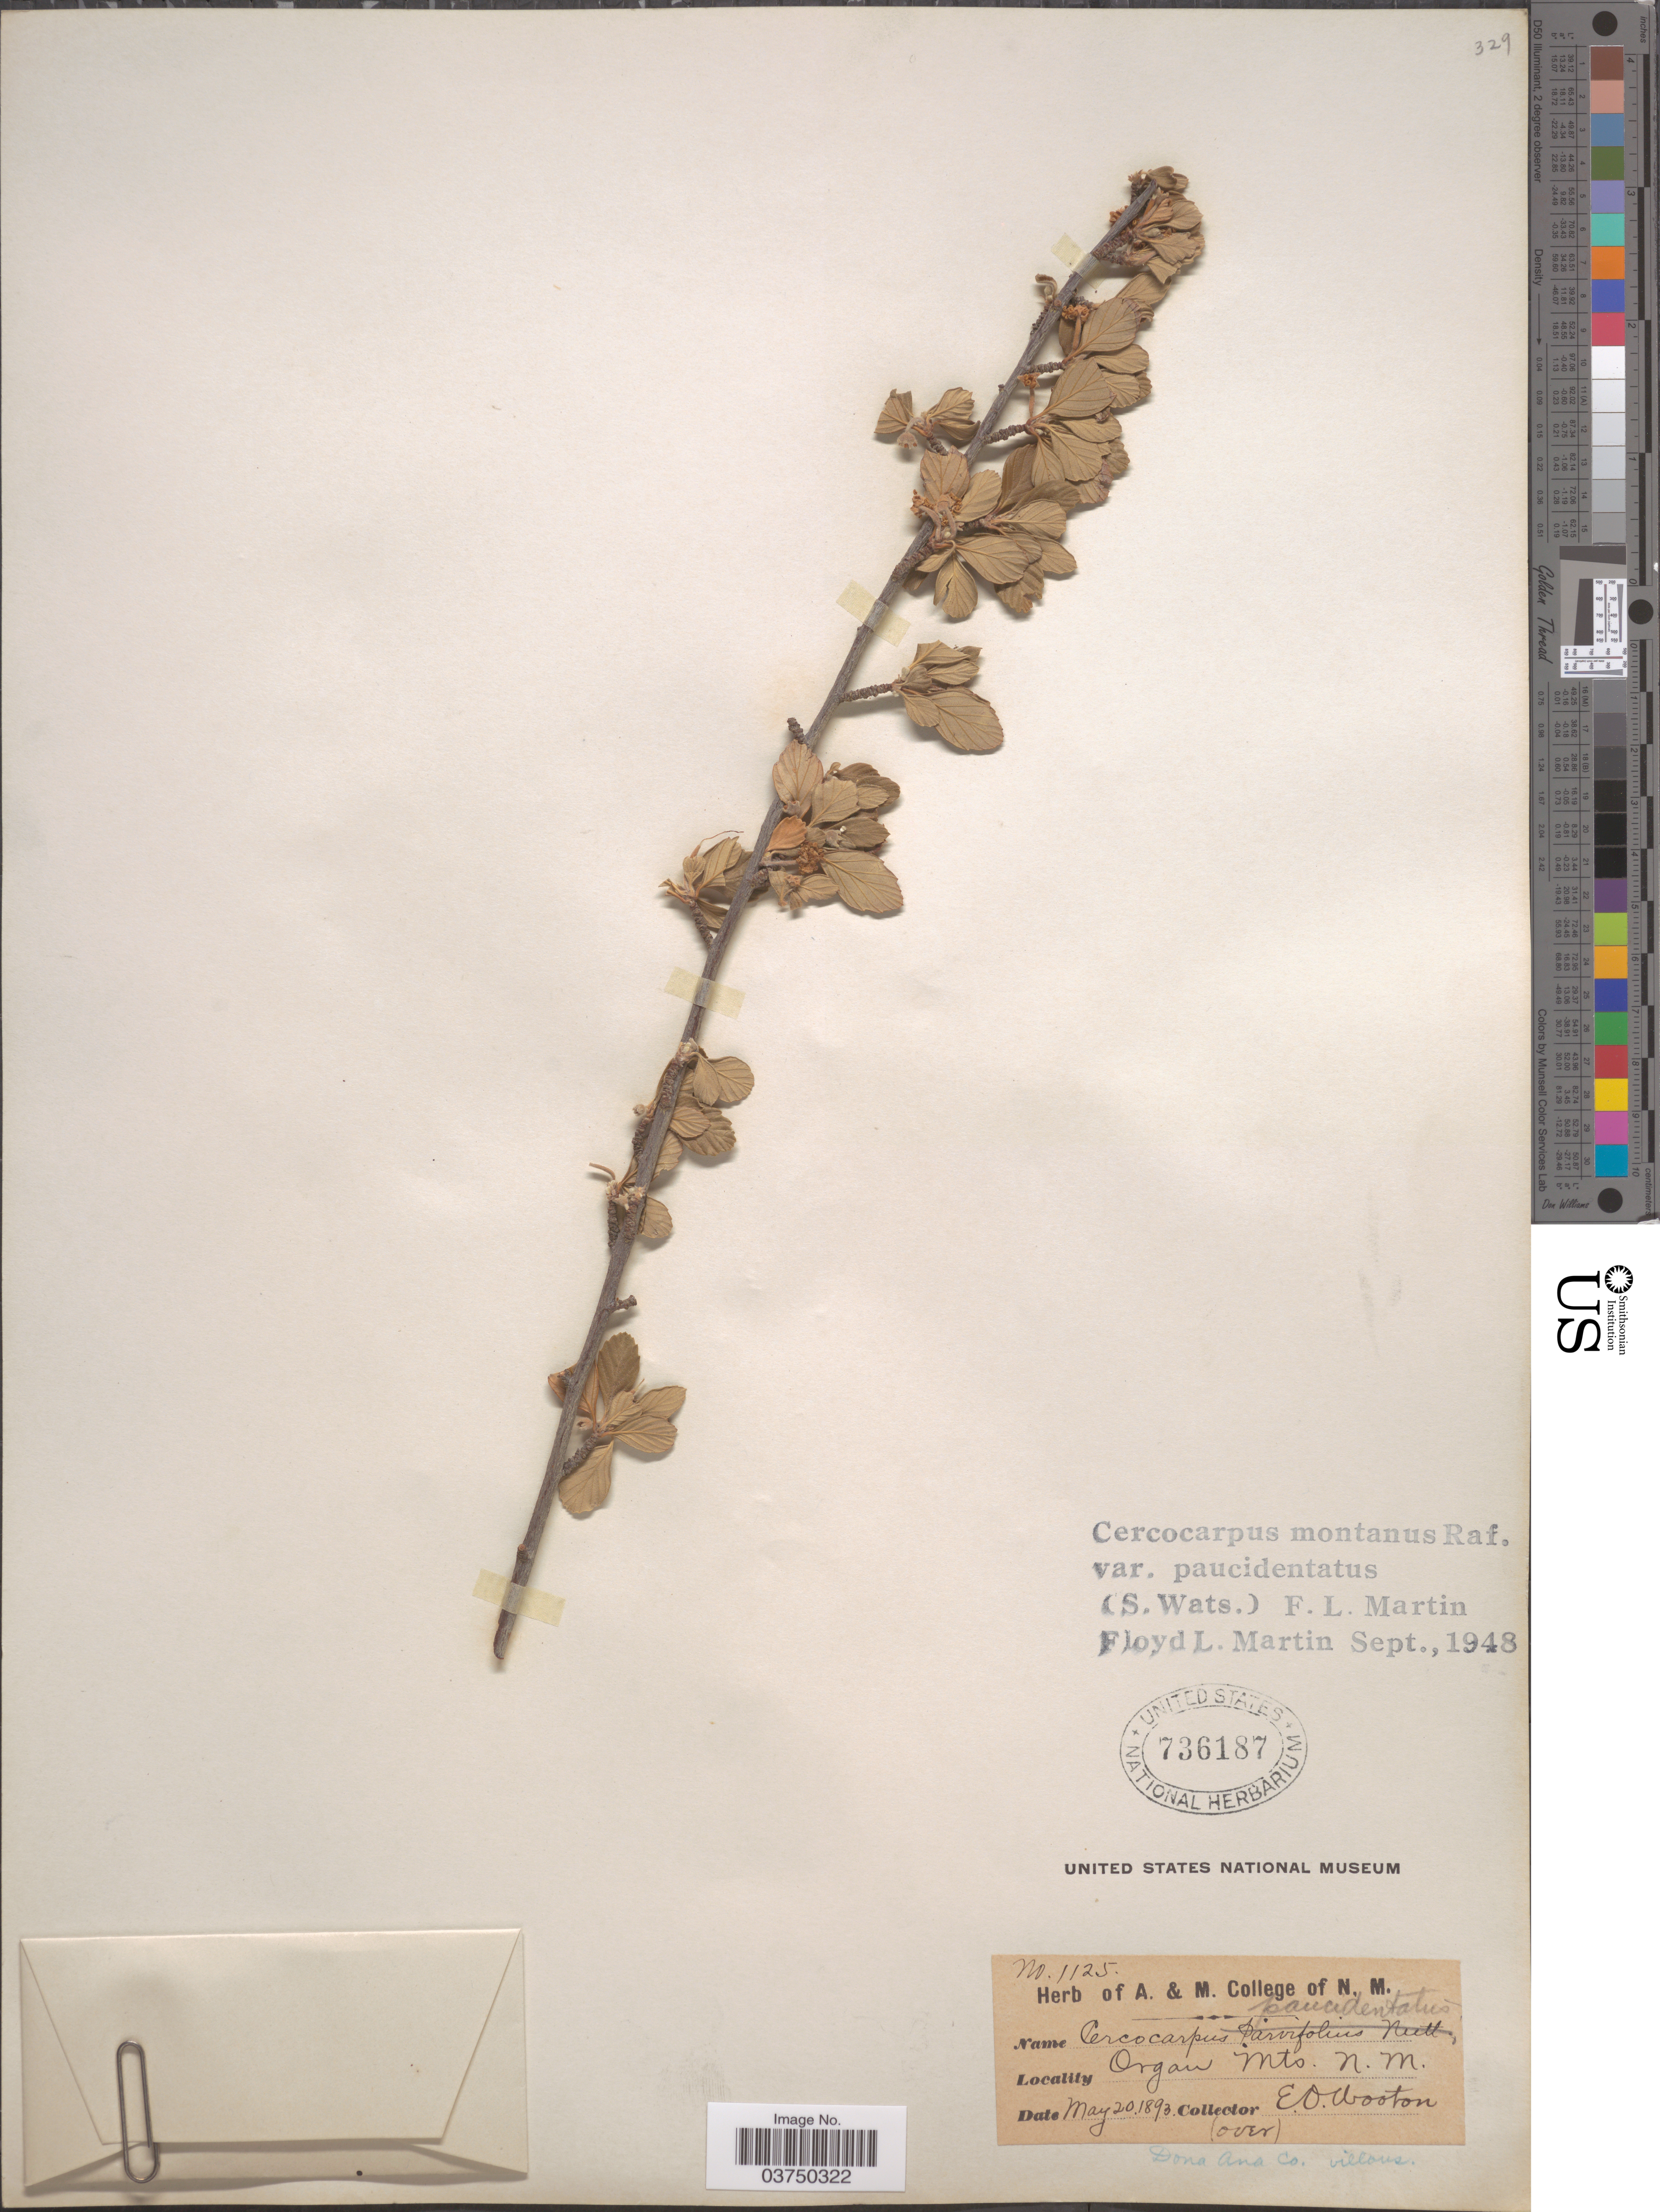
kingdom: Plantae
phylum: Tracheophyta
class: Magnoliopsida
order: Rosales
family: Rosaceae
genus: Cercocarpus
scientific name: Cercocarpus montanus var. paucidentatus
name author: (S. Watson) F.L. Martin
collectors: E. O. Wooton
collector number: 1125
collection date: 1893-05-20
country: United States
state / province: New Mexico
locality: Organ Mts. Dona Ana Co.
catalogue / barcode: US 736187